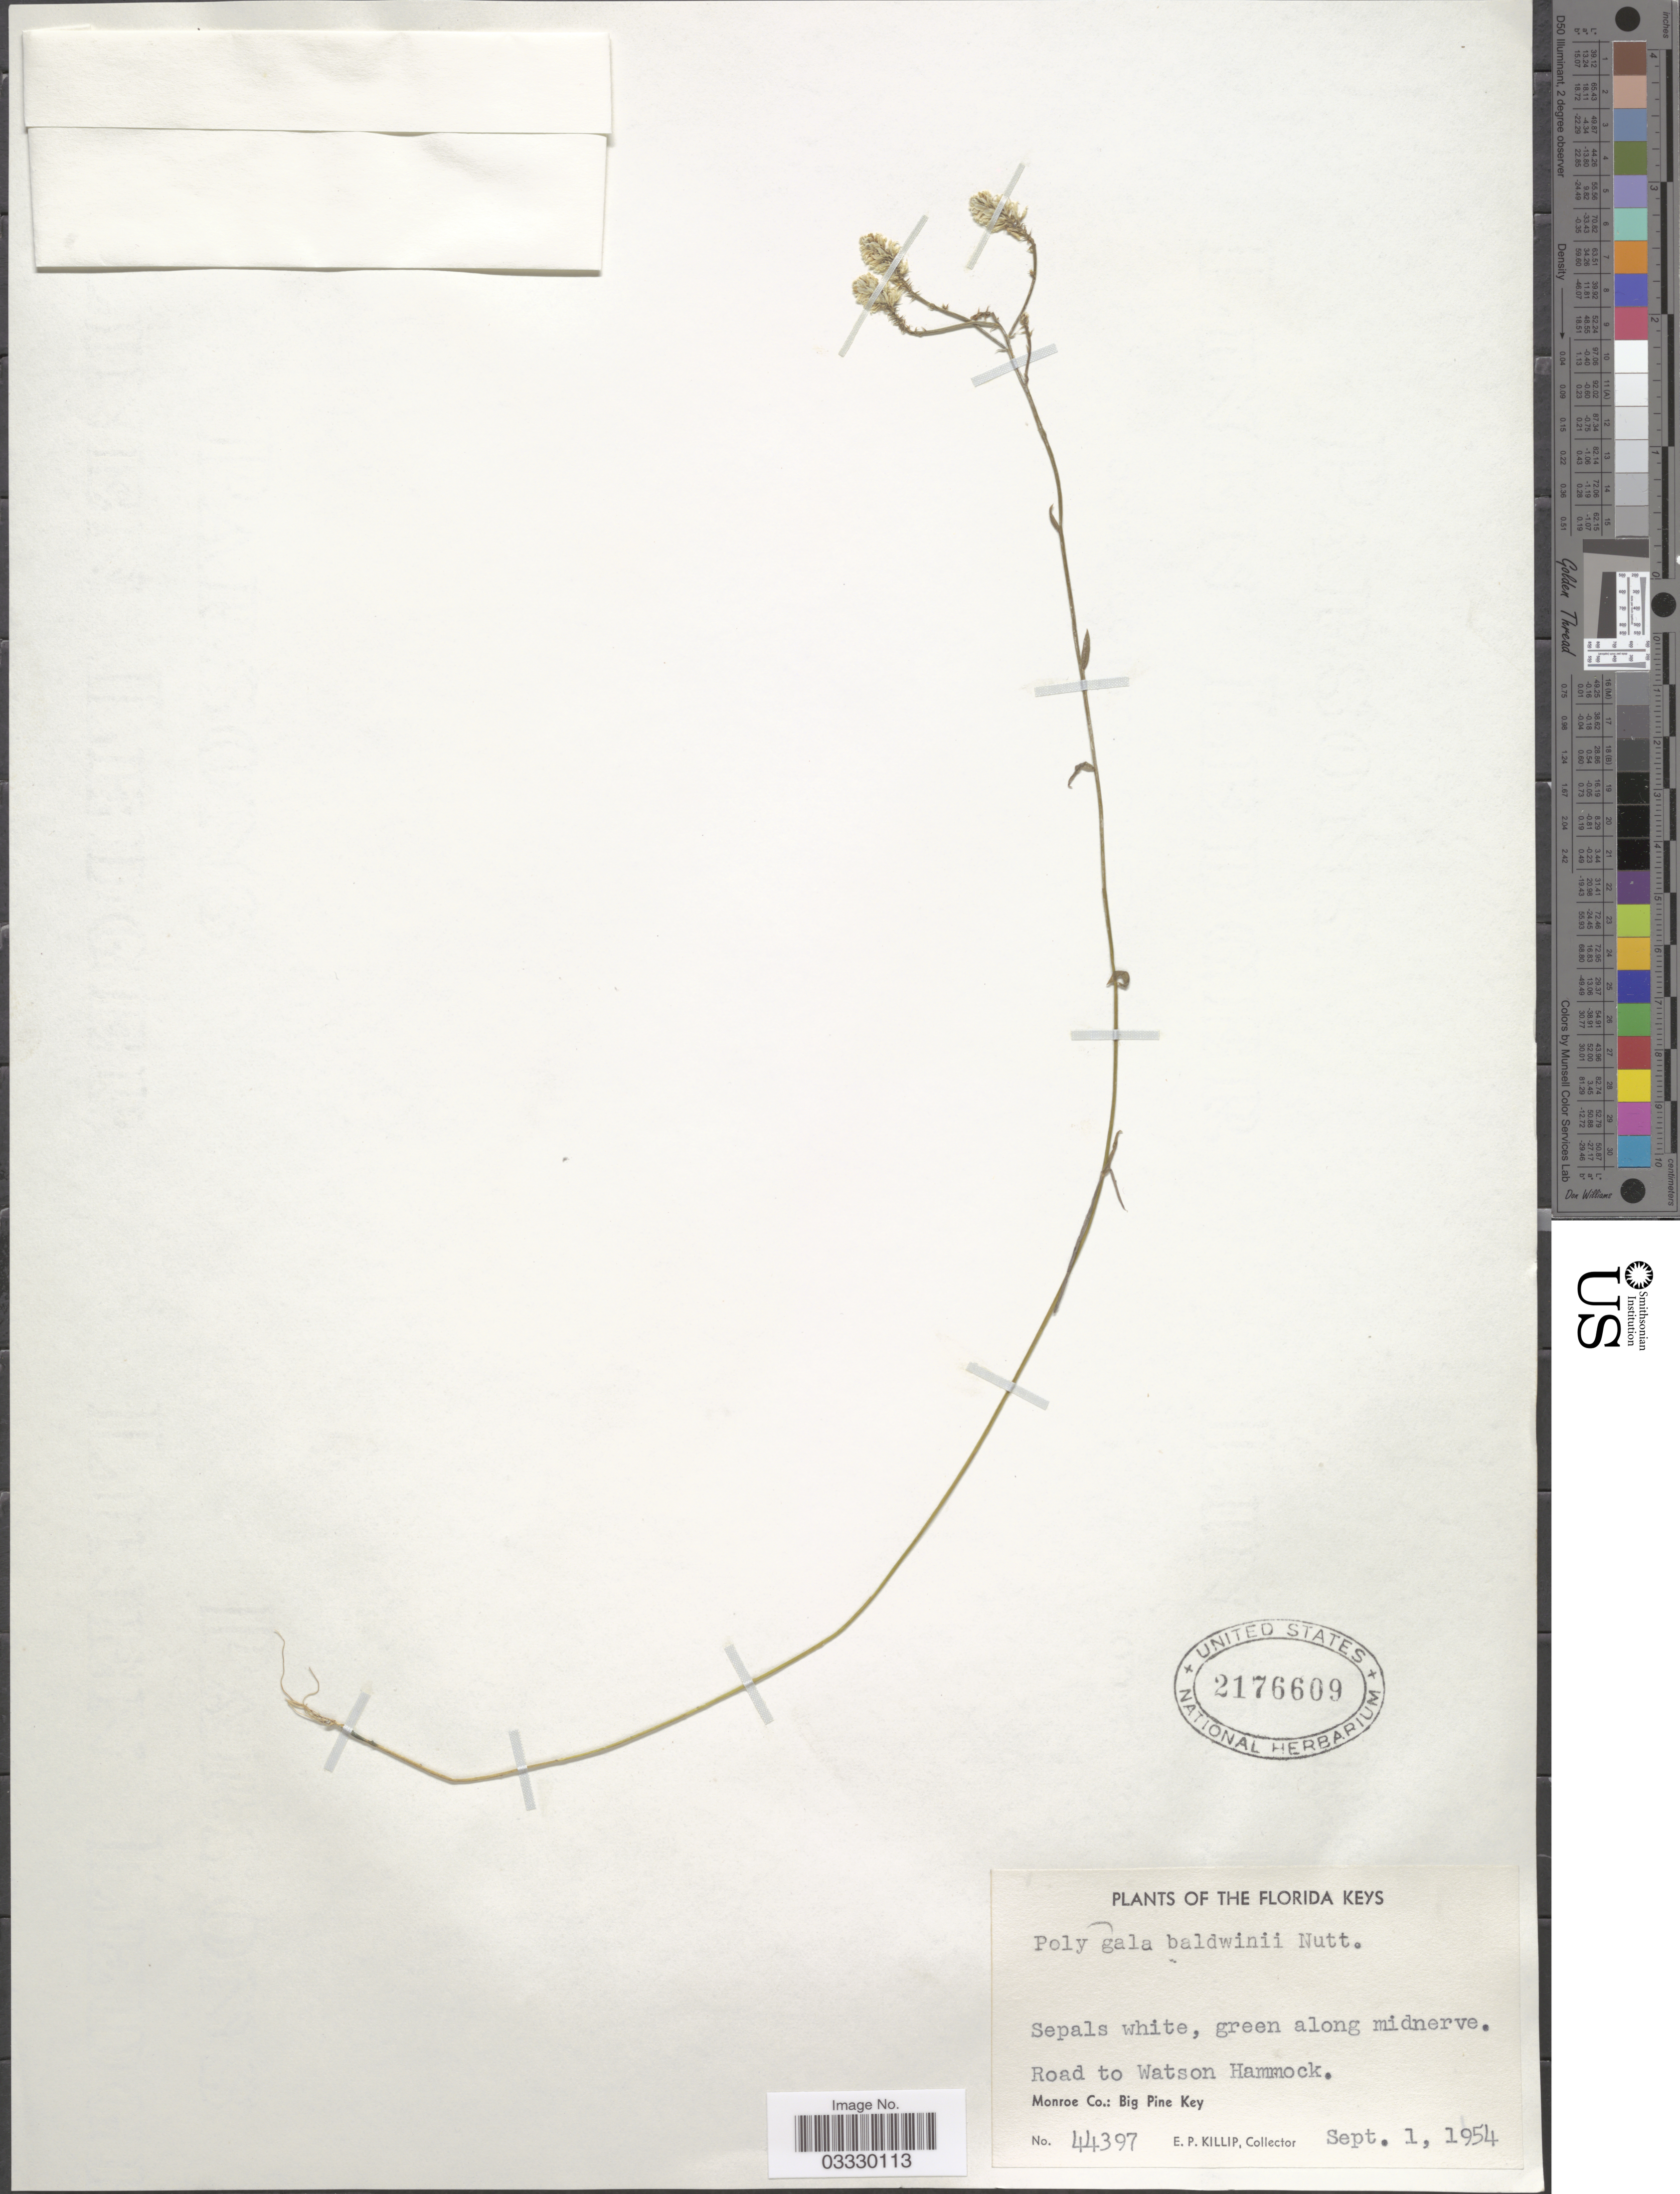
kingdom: Plantae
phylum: Tracheophyta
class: Magnoliopsida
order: Fabales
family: Polygalaceae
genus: Polygala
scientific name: Polygala balduinii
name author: Nutt.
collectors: E. P. Killip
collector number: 44397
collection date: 1954-09-01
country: United States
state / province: Florida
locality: Florida Keys. Road to Watson Hammock. Monroe Co.: Big Pine Key.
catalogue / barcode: US 2176609